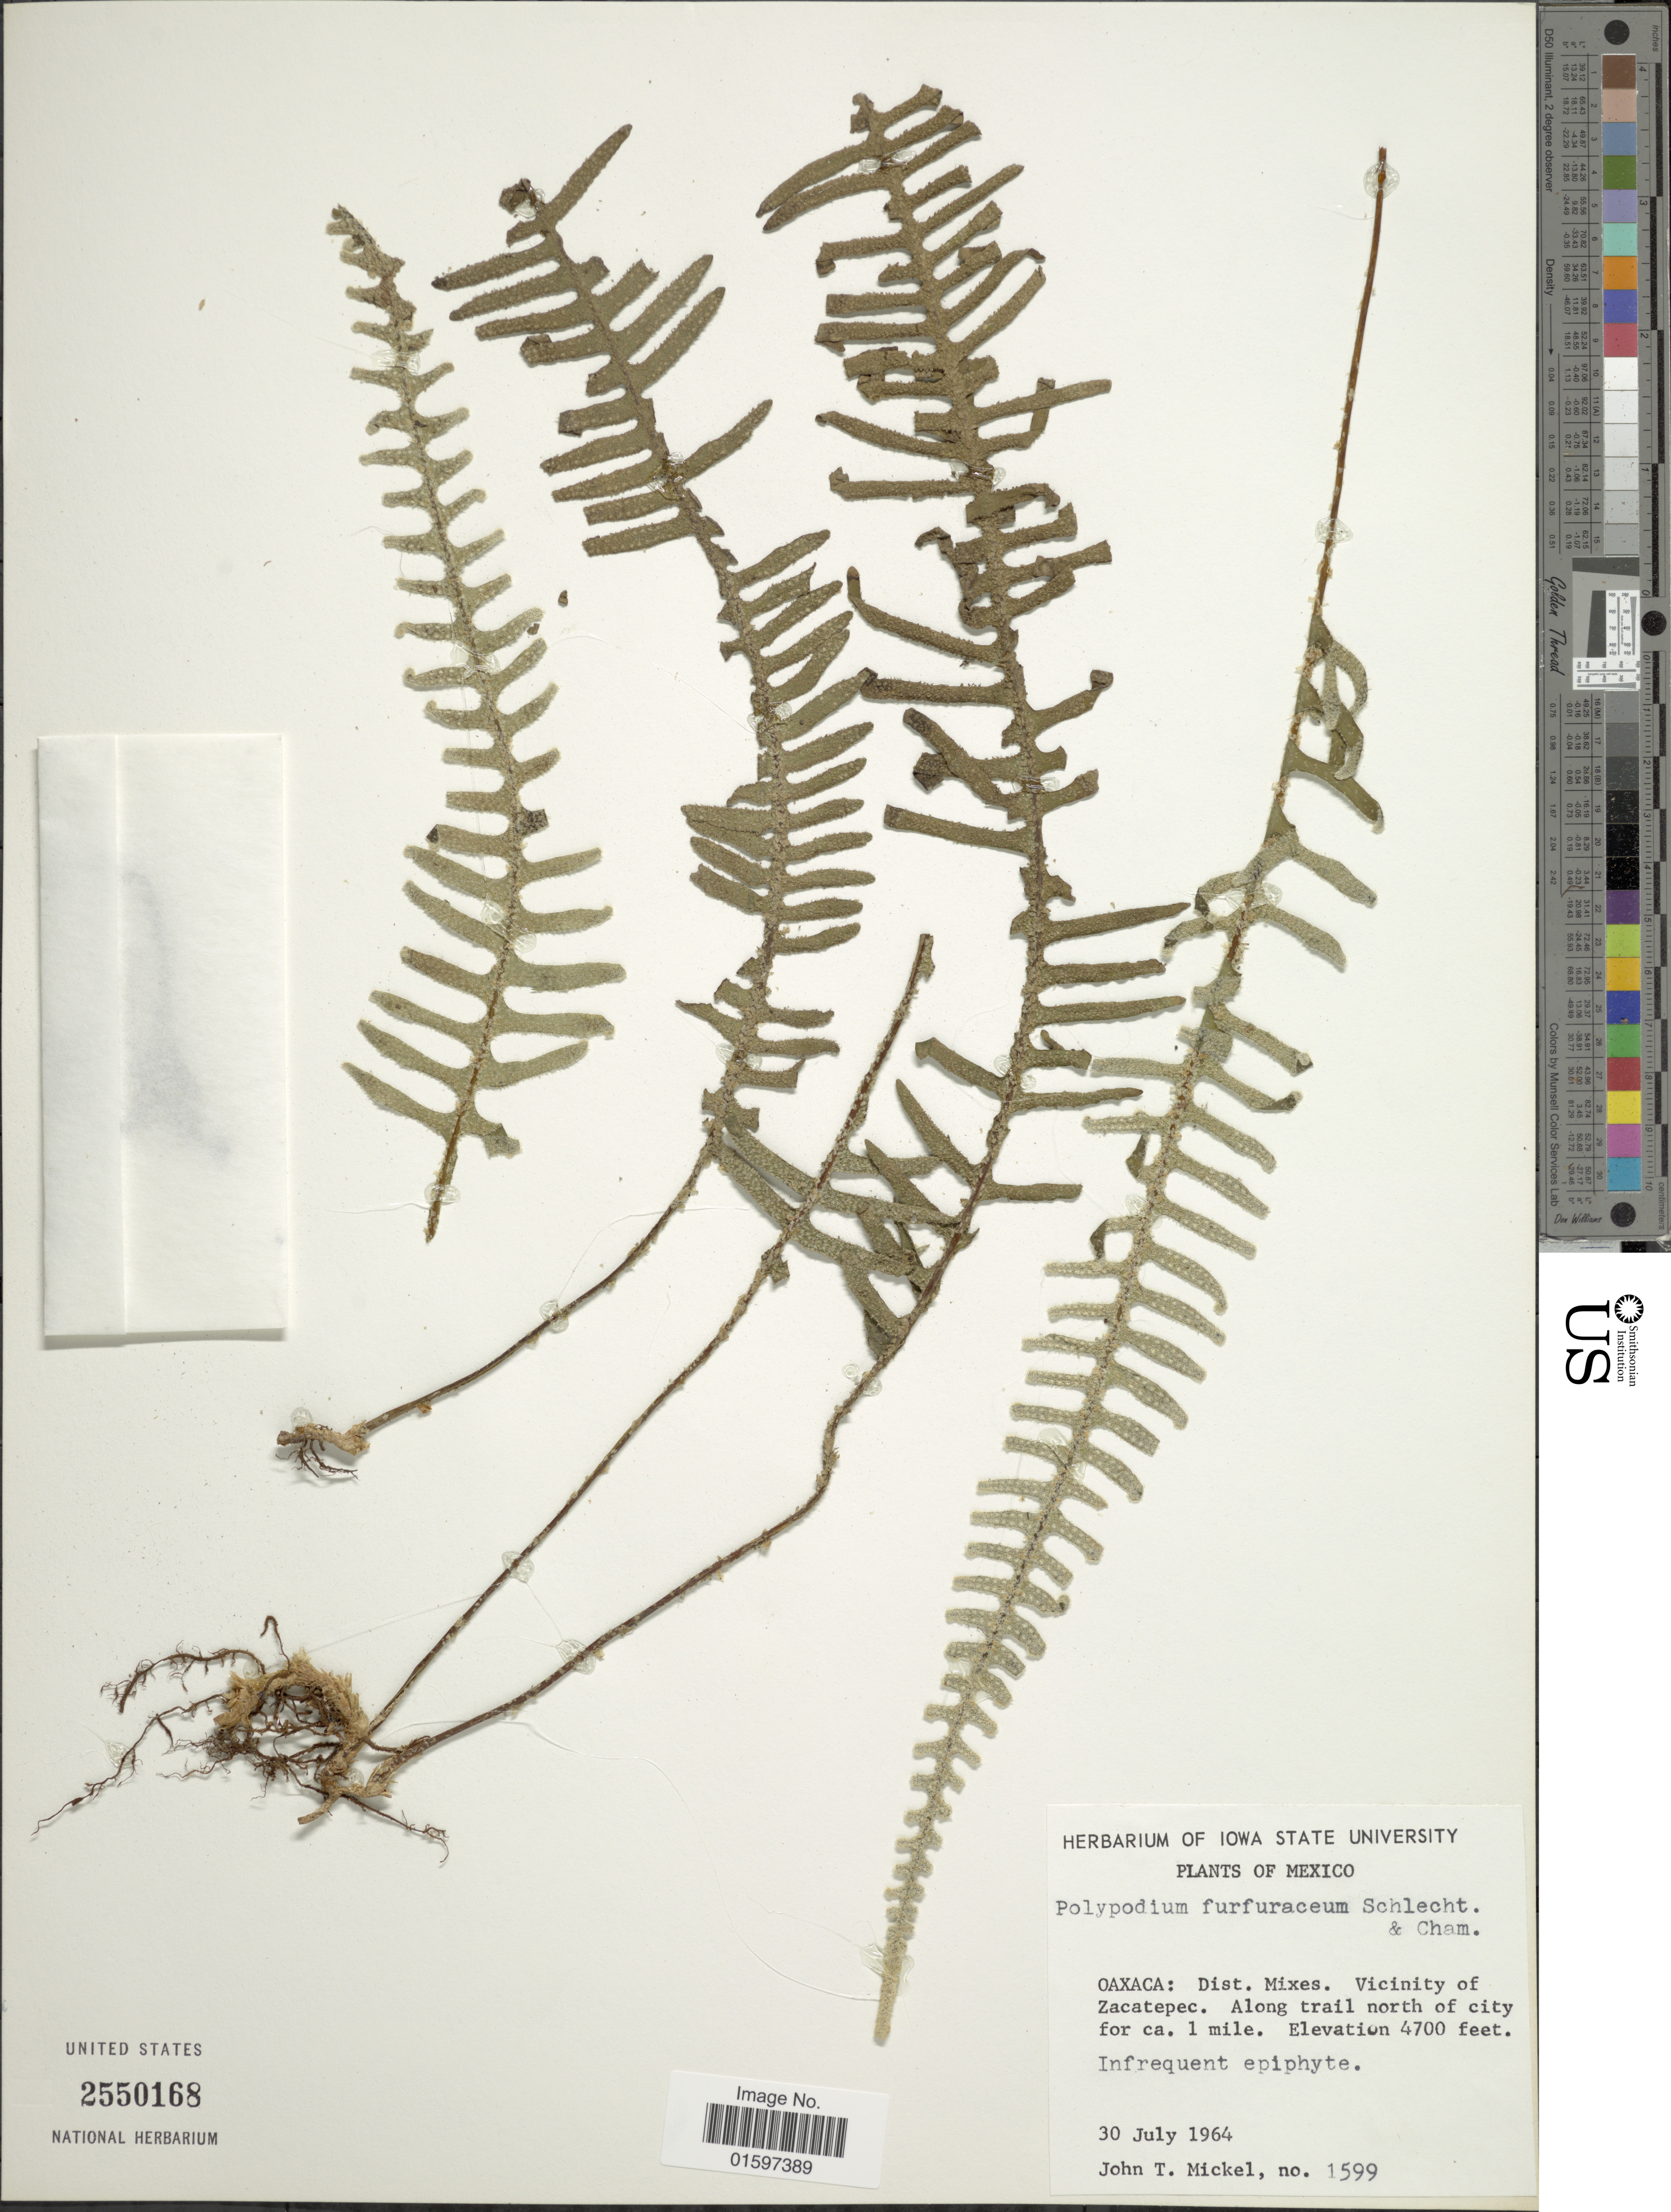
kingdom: Plantae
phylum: Tracheophyta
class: Polypodiopsida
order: Polypodiales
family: Polypodiaceae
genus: Pleopeltis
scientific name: Pleopeltis furfuracea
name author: (Schltdl. & Cham.) A.R. Sm. & Tejero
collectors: J. T. Mickel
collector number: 1599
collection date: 1964-07-30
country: Mexico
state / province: Oaxaca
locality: Mexico, Dist. Mixes. Vicinity of Zacatepec, along trail north of city for ca. 1 mile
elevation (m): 1433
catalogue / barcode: US 2550168